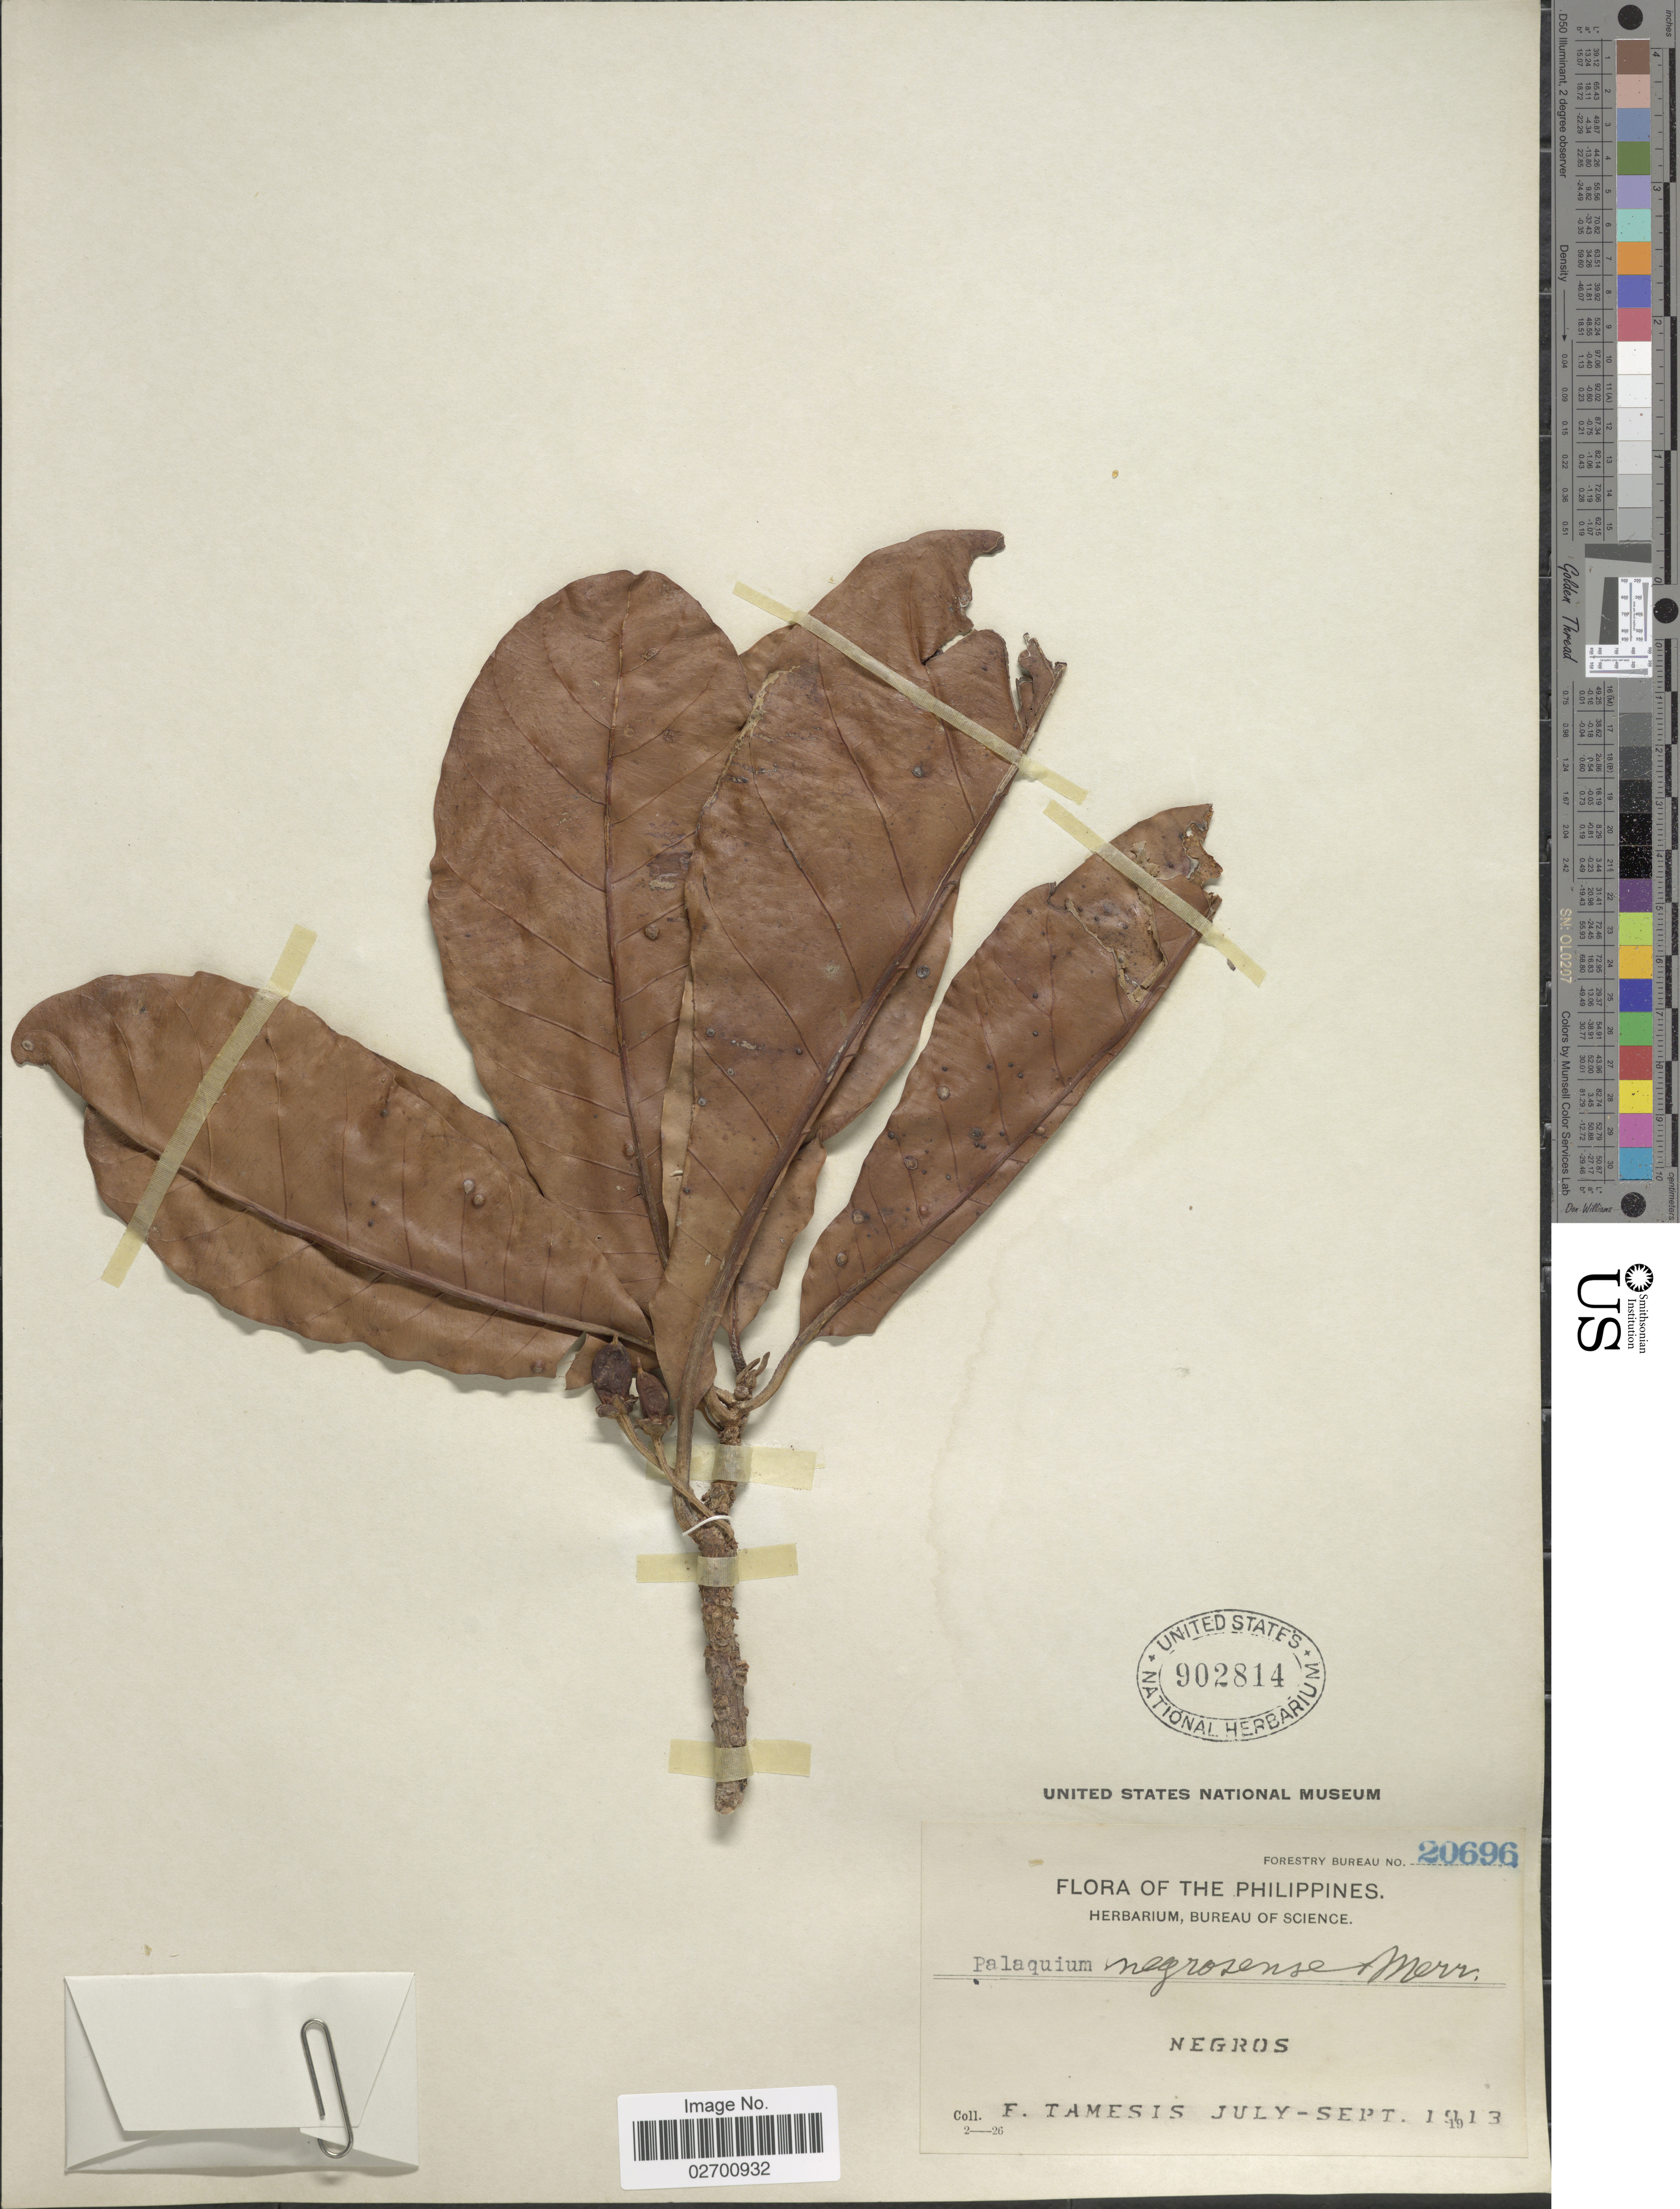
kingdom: Plantae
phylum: Tracheophyta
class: Magnoliopsida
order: Ericales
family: Sapotaceae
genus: Palaquium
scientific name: Palaquium negrosense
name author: Merr.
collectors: F. Tamesis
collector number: Forestry Bureau 20696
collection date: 1913-07/1913-09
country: Philippines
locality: Negros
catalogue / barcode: US 902814